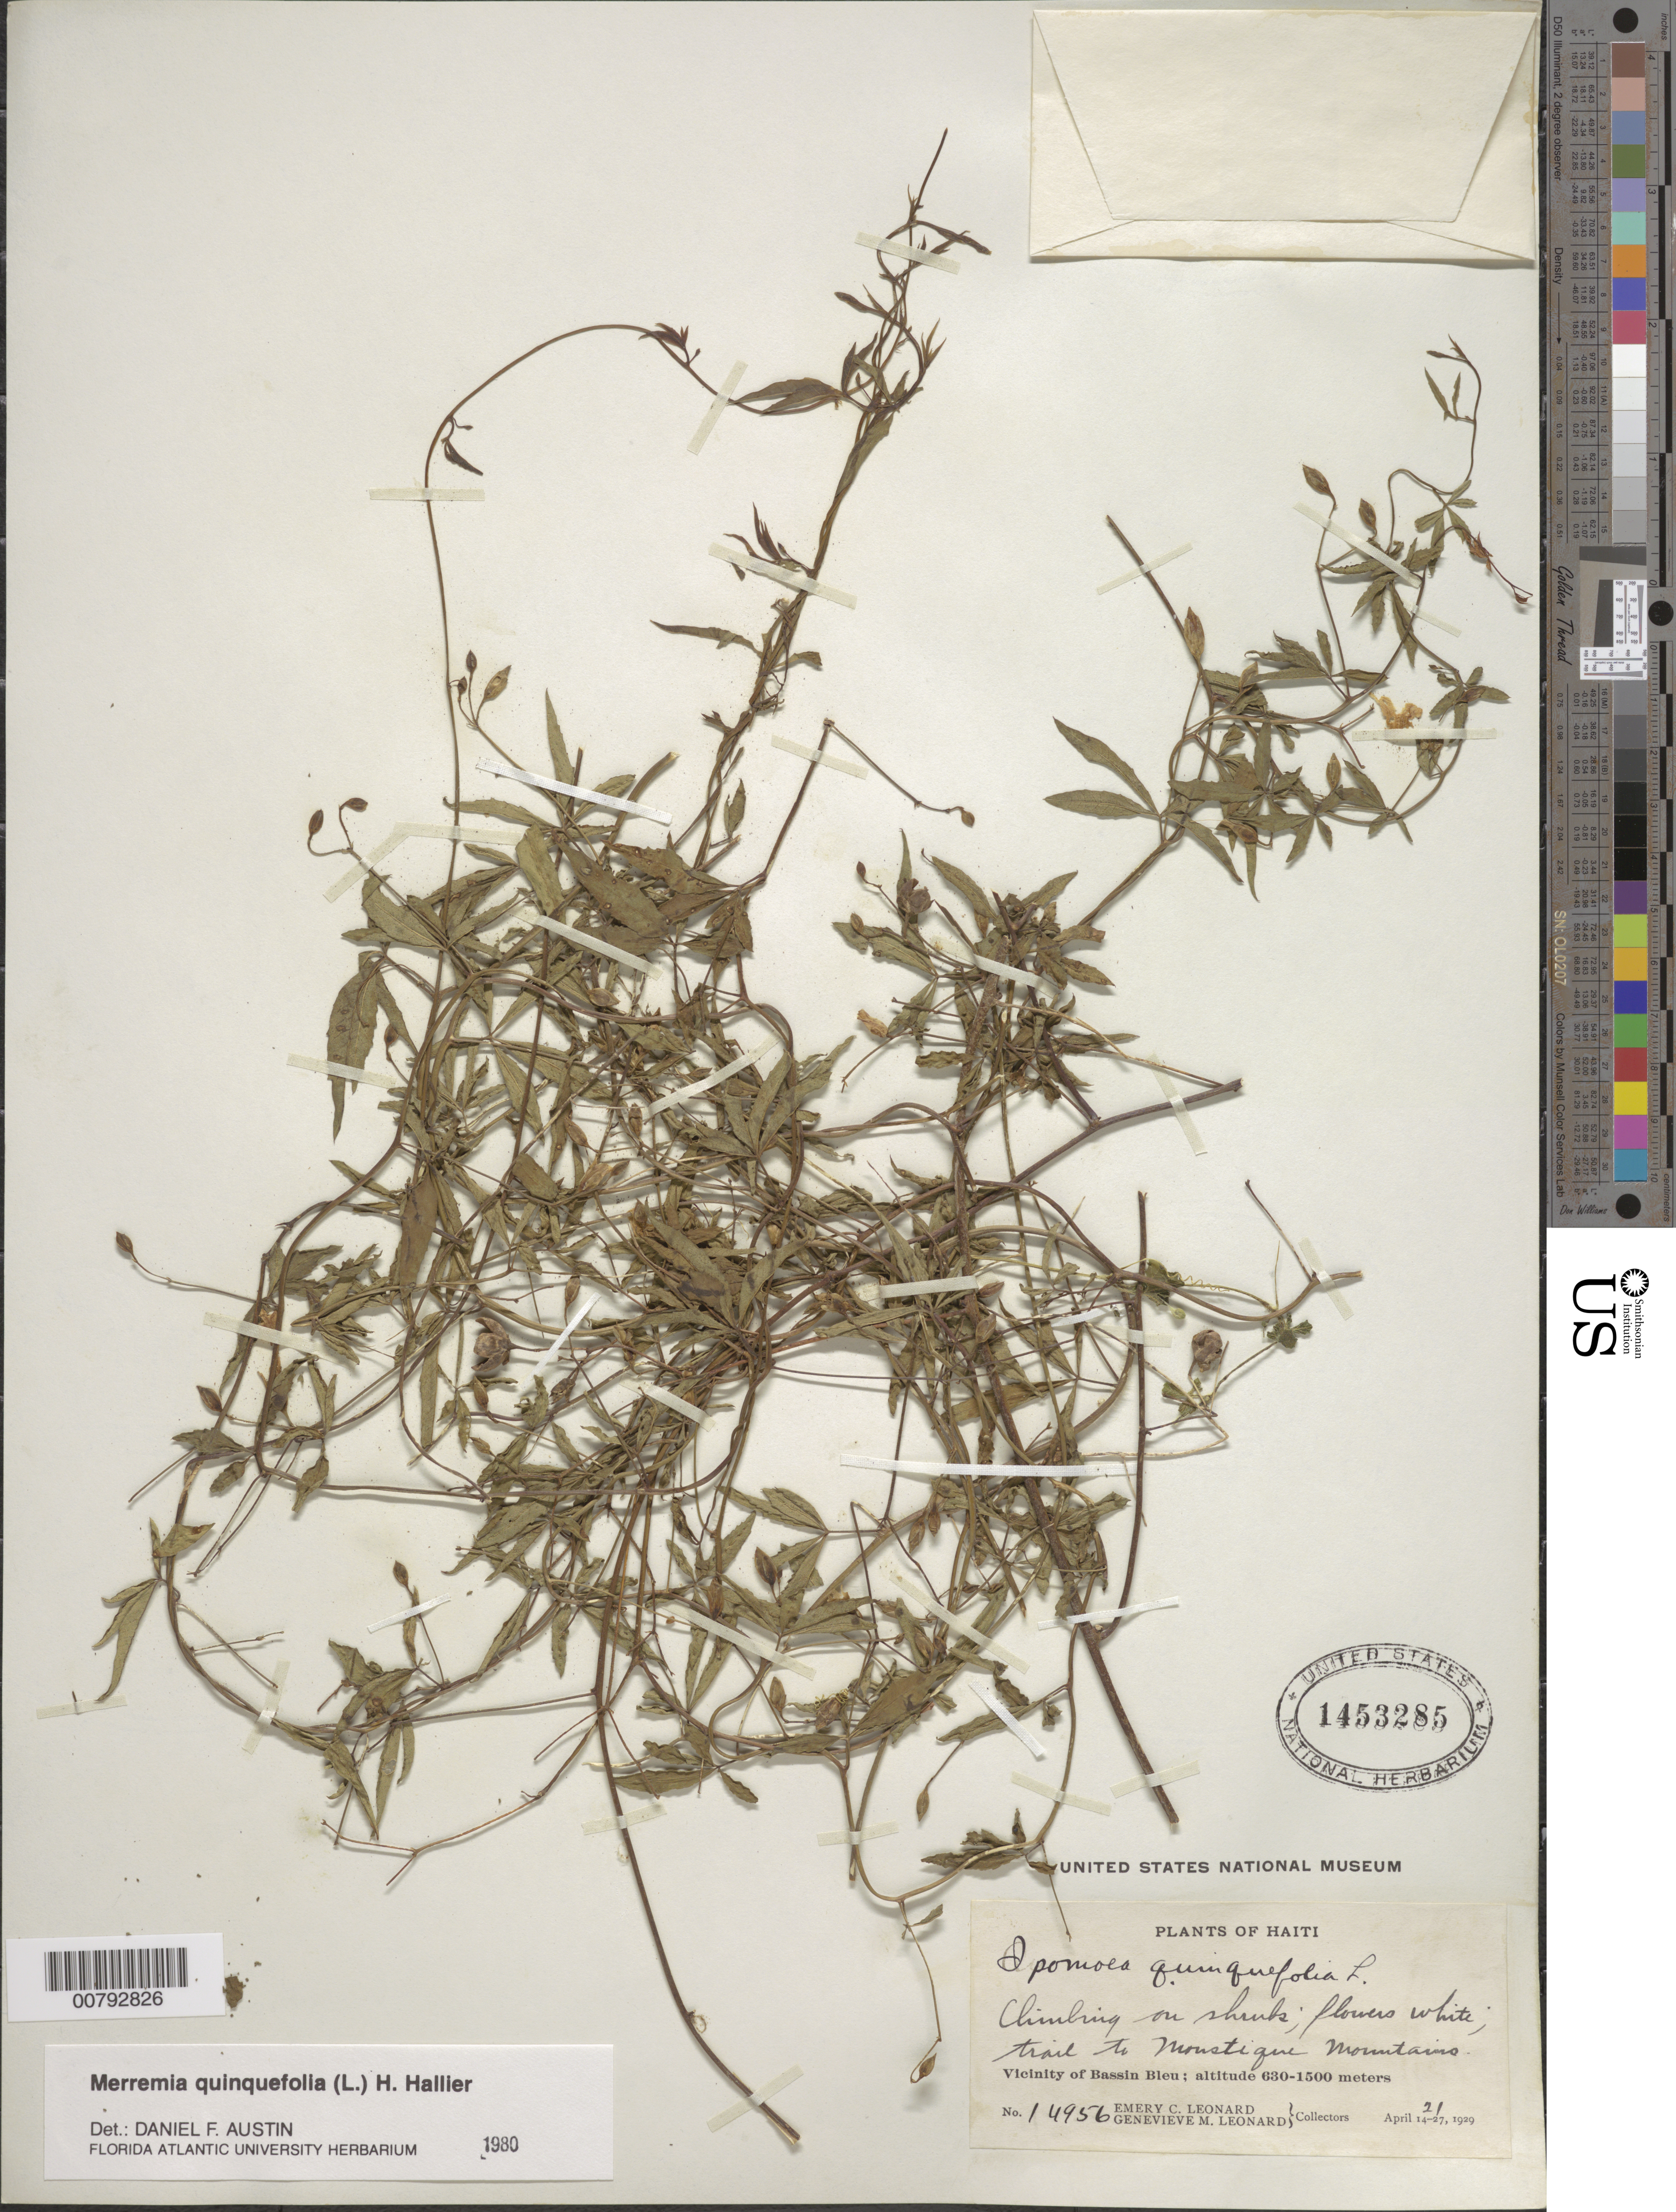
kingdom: Plantae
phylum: Tracheophyta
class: Magnoliopsida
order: Solanales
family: Convolvulaceae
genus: Distimake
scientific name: Distimake quinquefolius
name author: (L.) A. R. Simões & Staples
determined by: Strong, Mark T., (BOT), Smithsonian Institution - National Museum of Natural History (UNITED STATES)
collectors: E. C. Leonard & G. M. Leonard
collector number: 14956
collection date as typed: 21 Apr 1929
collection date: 1929-04-21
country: Haiti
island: Hispaniola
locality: Vicinity of Bassin Bleu, trail to Moustique Mountains.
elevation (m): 630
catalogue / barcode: US 1453285